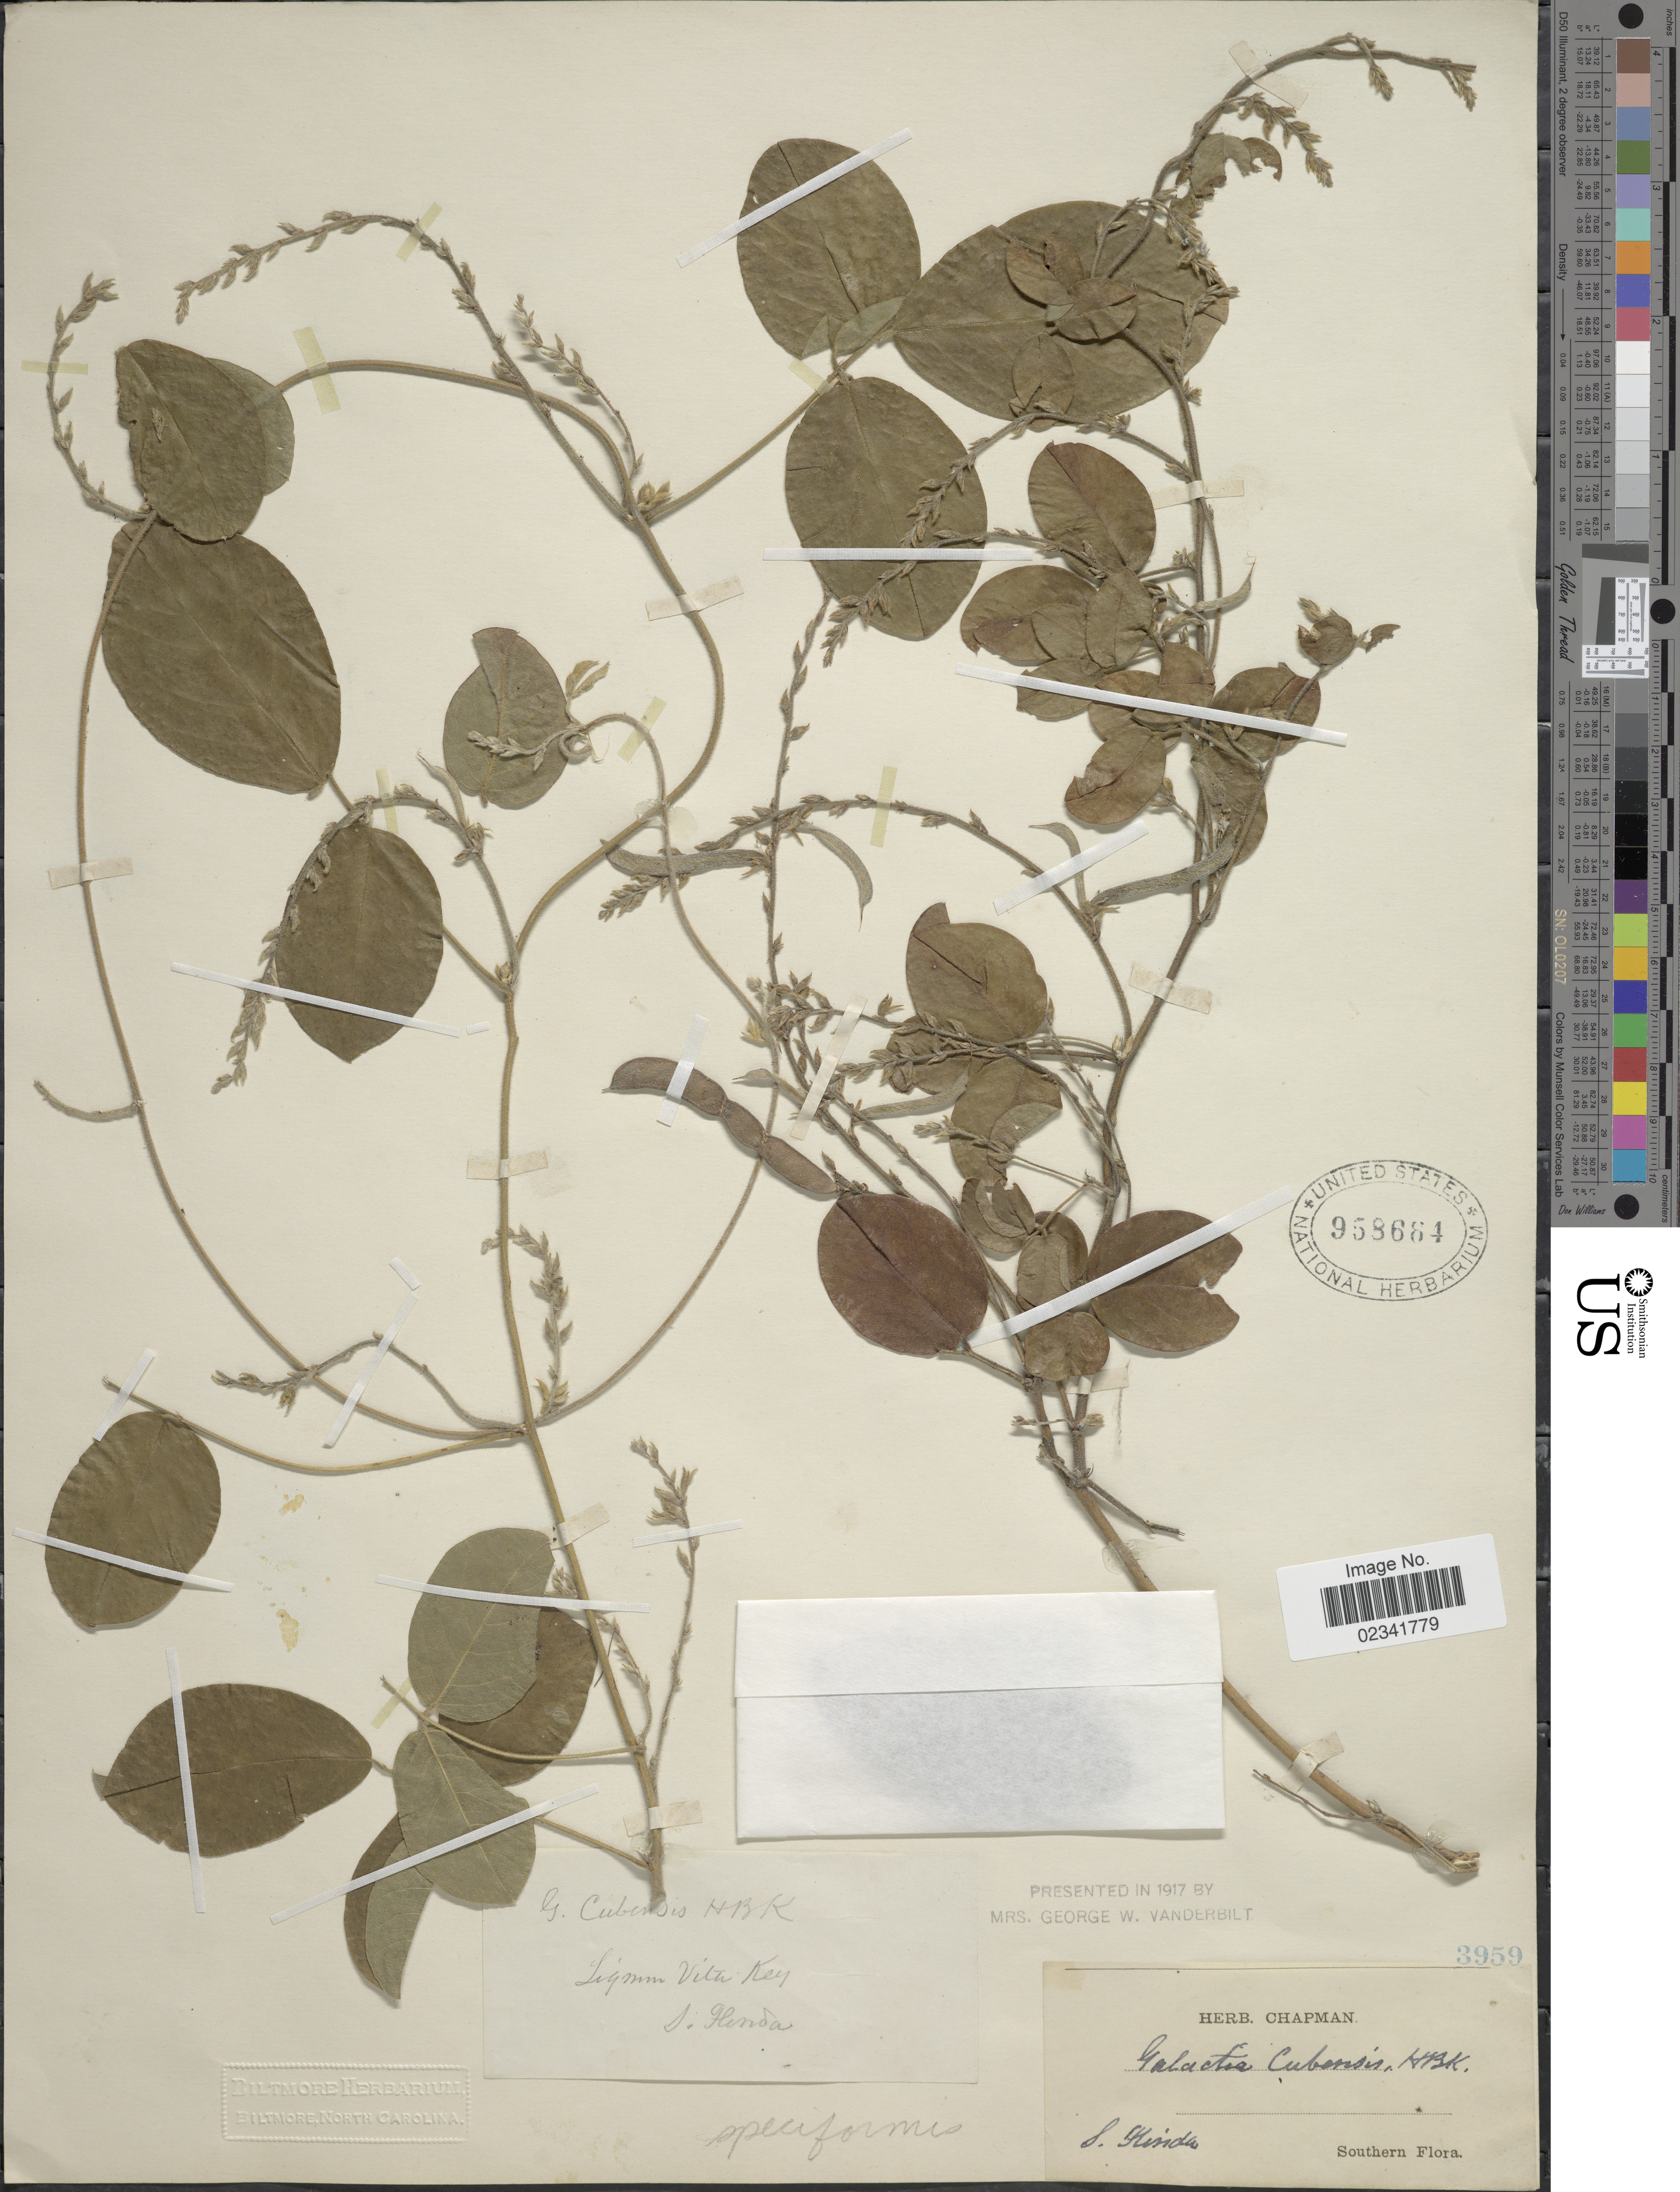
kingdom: Plantae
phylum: Tracheophyta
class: Magnoliopsida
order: Fabales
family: Fabaceae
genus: Galactia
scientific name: Galactia spiciformis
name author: Torr. & A. Gray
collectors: ex herb. Chapman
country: United States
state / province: Florida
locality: S. Florida, Southern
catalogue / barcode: US 958664